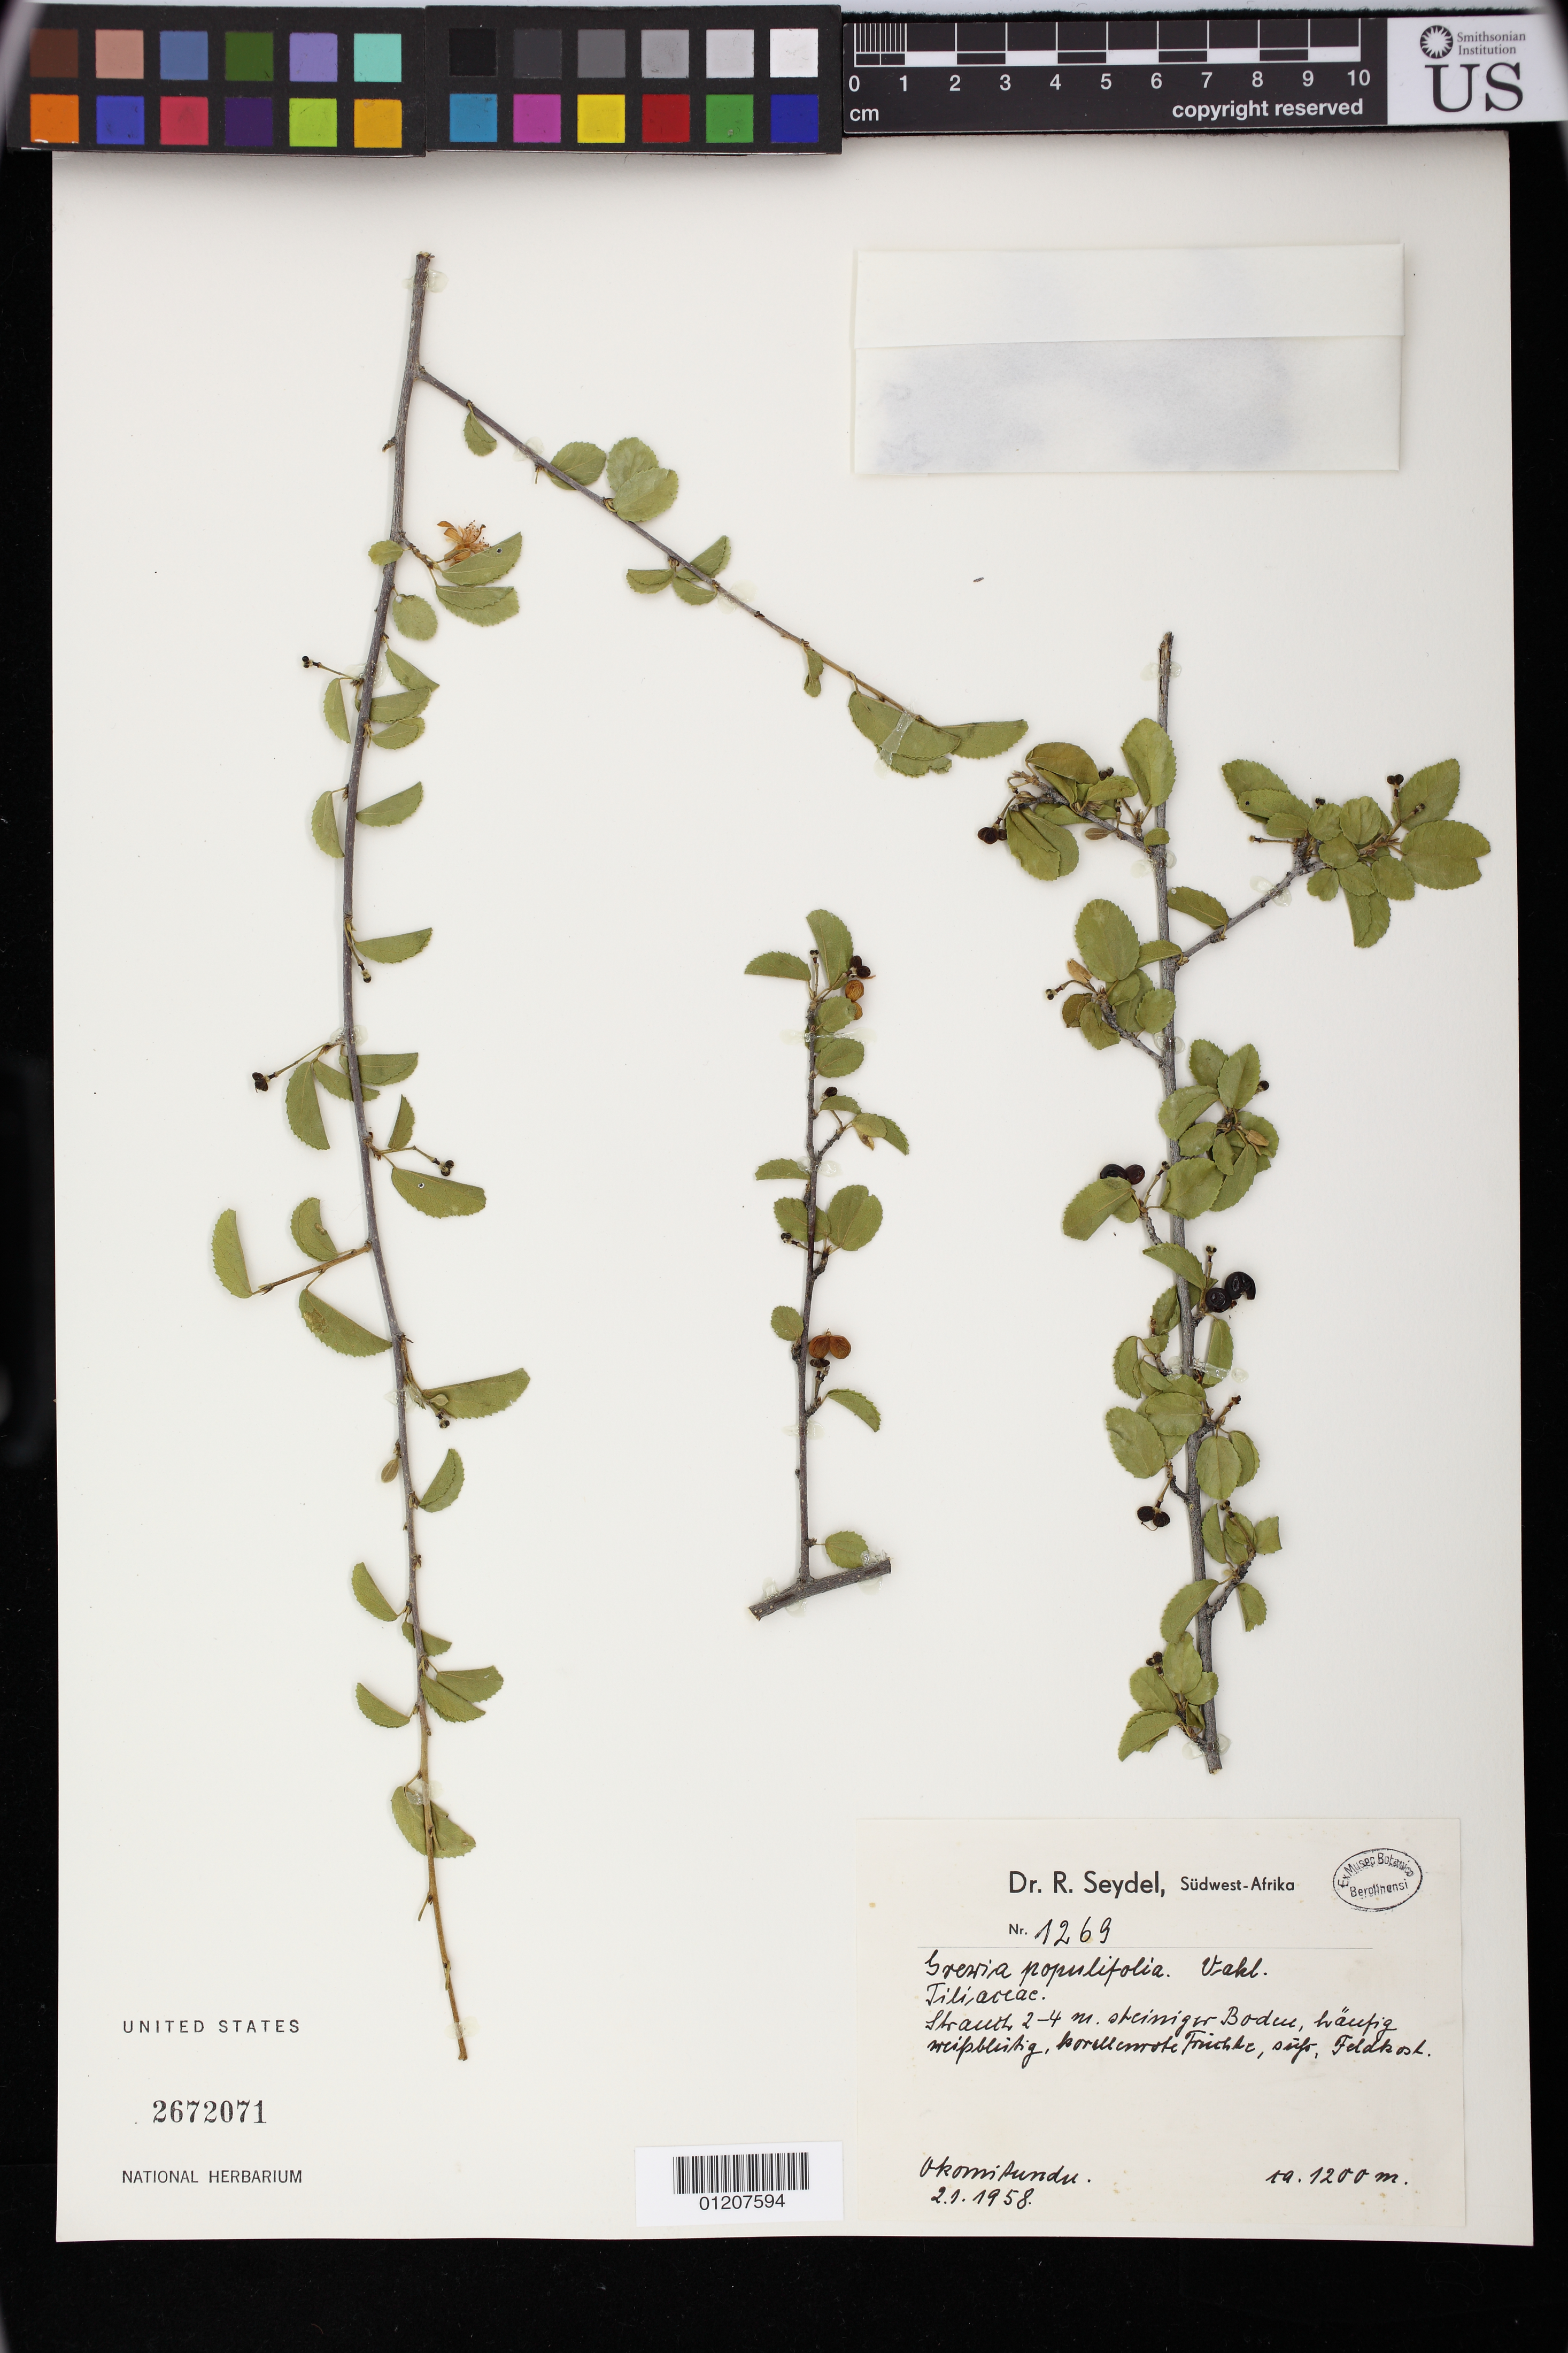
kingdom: Plantae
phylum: Tracheophyta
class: Magnoliopsida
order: Malvales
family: Malvaceae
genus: Grewia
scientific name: Grewia tenax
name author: (Forssk.) Fiori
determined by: Jourdain-Fievet, L.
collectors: R. Seydel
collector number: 1269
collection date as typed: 02 Jan 1958 or 01 Feb 1958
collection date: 1958-01-02 or 1958-02-01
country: Namibia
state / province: Erongo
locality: Okomitundu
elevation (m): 1200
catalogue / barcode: US 2672071